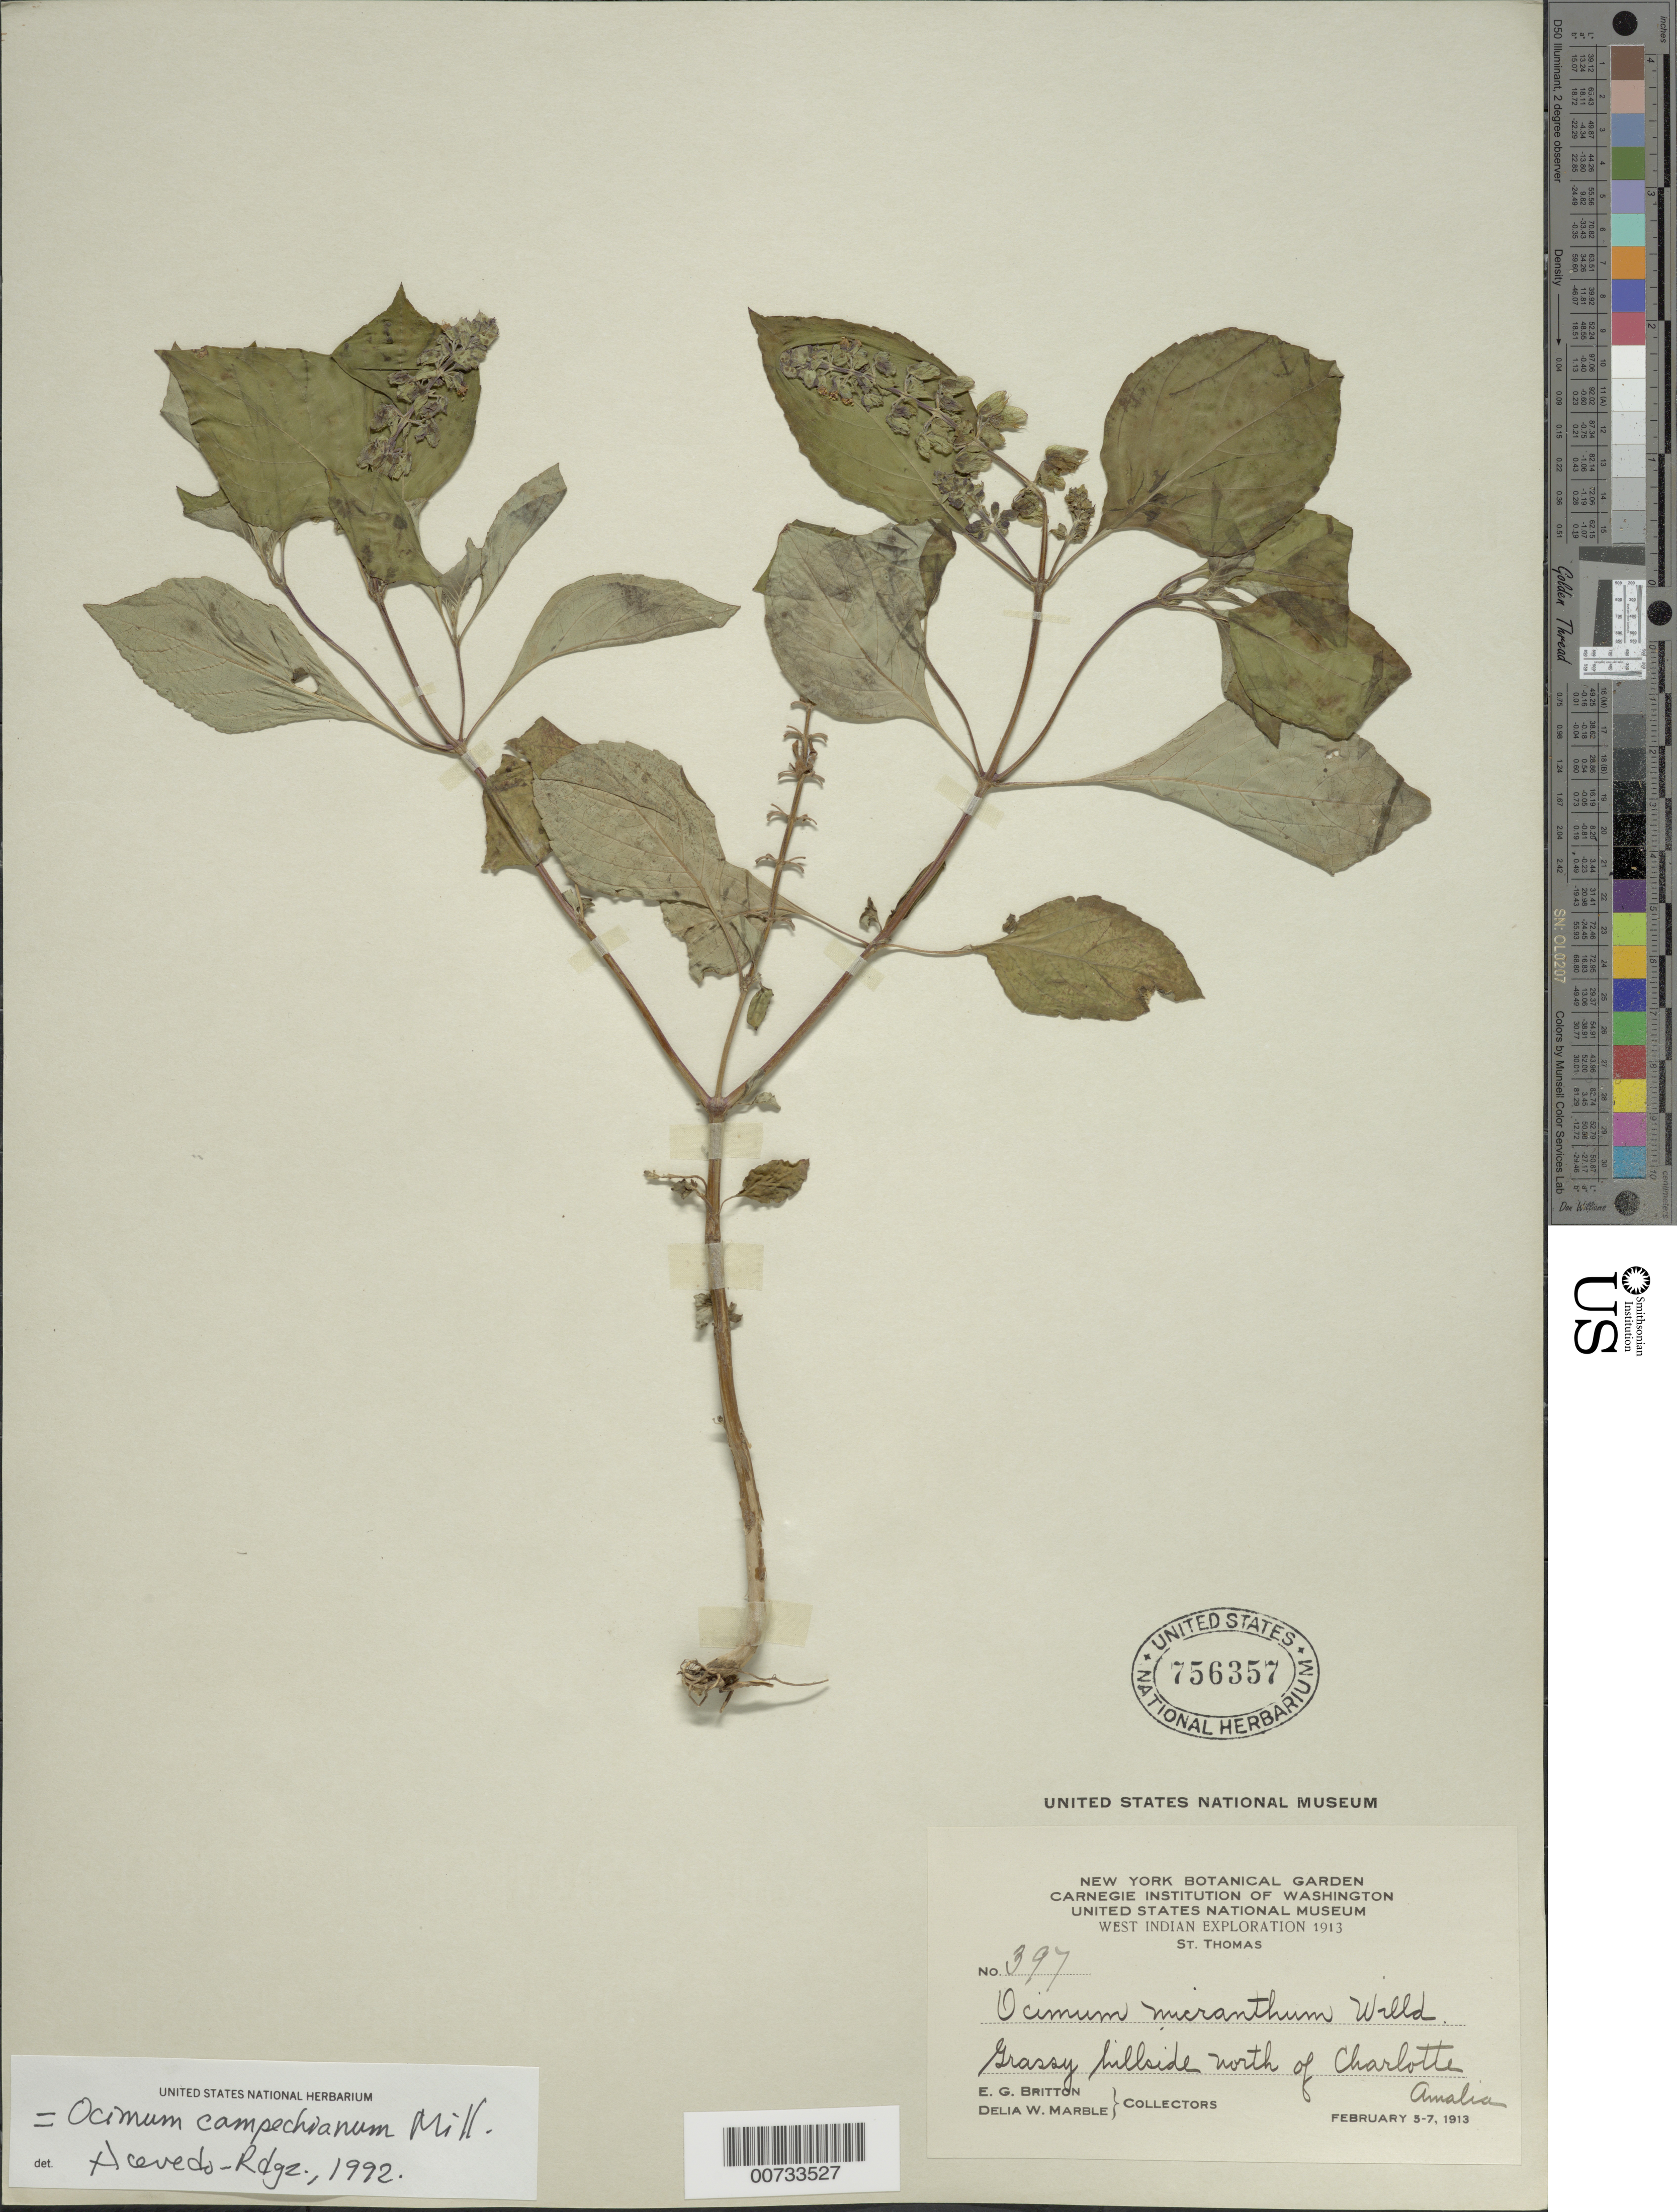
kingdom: Plantae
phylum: Tracheophyta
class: Magnoliopsida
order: Lamiales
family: Lamiaceae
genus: Ocimum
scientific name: Ocimum campechianum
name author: Mill.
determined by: Acevedo-Rodríguez, P., (BOT), Smithsonian Institution - National Museum of Natural History (UNITED STATES)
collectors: E. G. Britton & D. W. Marble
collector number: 397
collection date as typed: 05 Feb 1913 to 07 Feb 1913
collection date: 1913-02-05/1913-02-07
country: U.S. Virgin Islands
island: St. Thomas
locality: St. Thomas; N of Charlotte Amalia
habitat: Grassy hillside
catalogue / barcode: US 756357